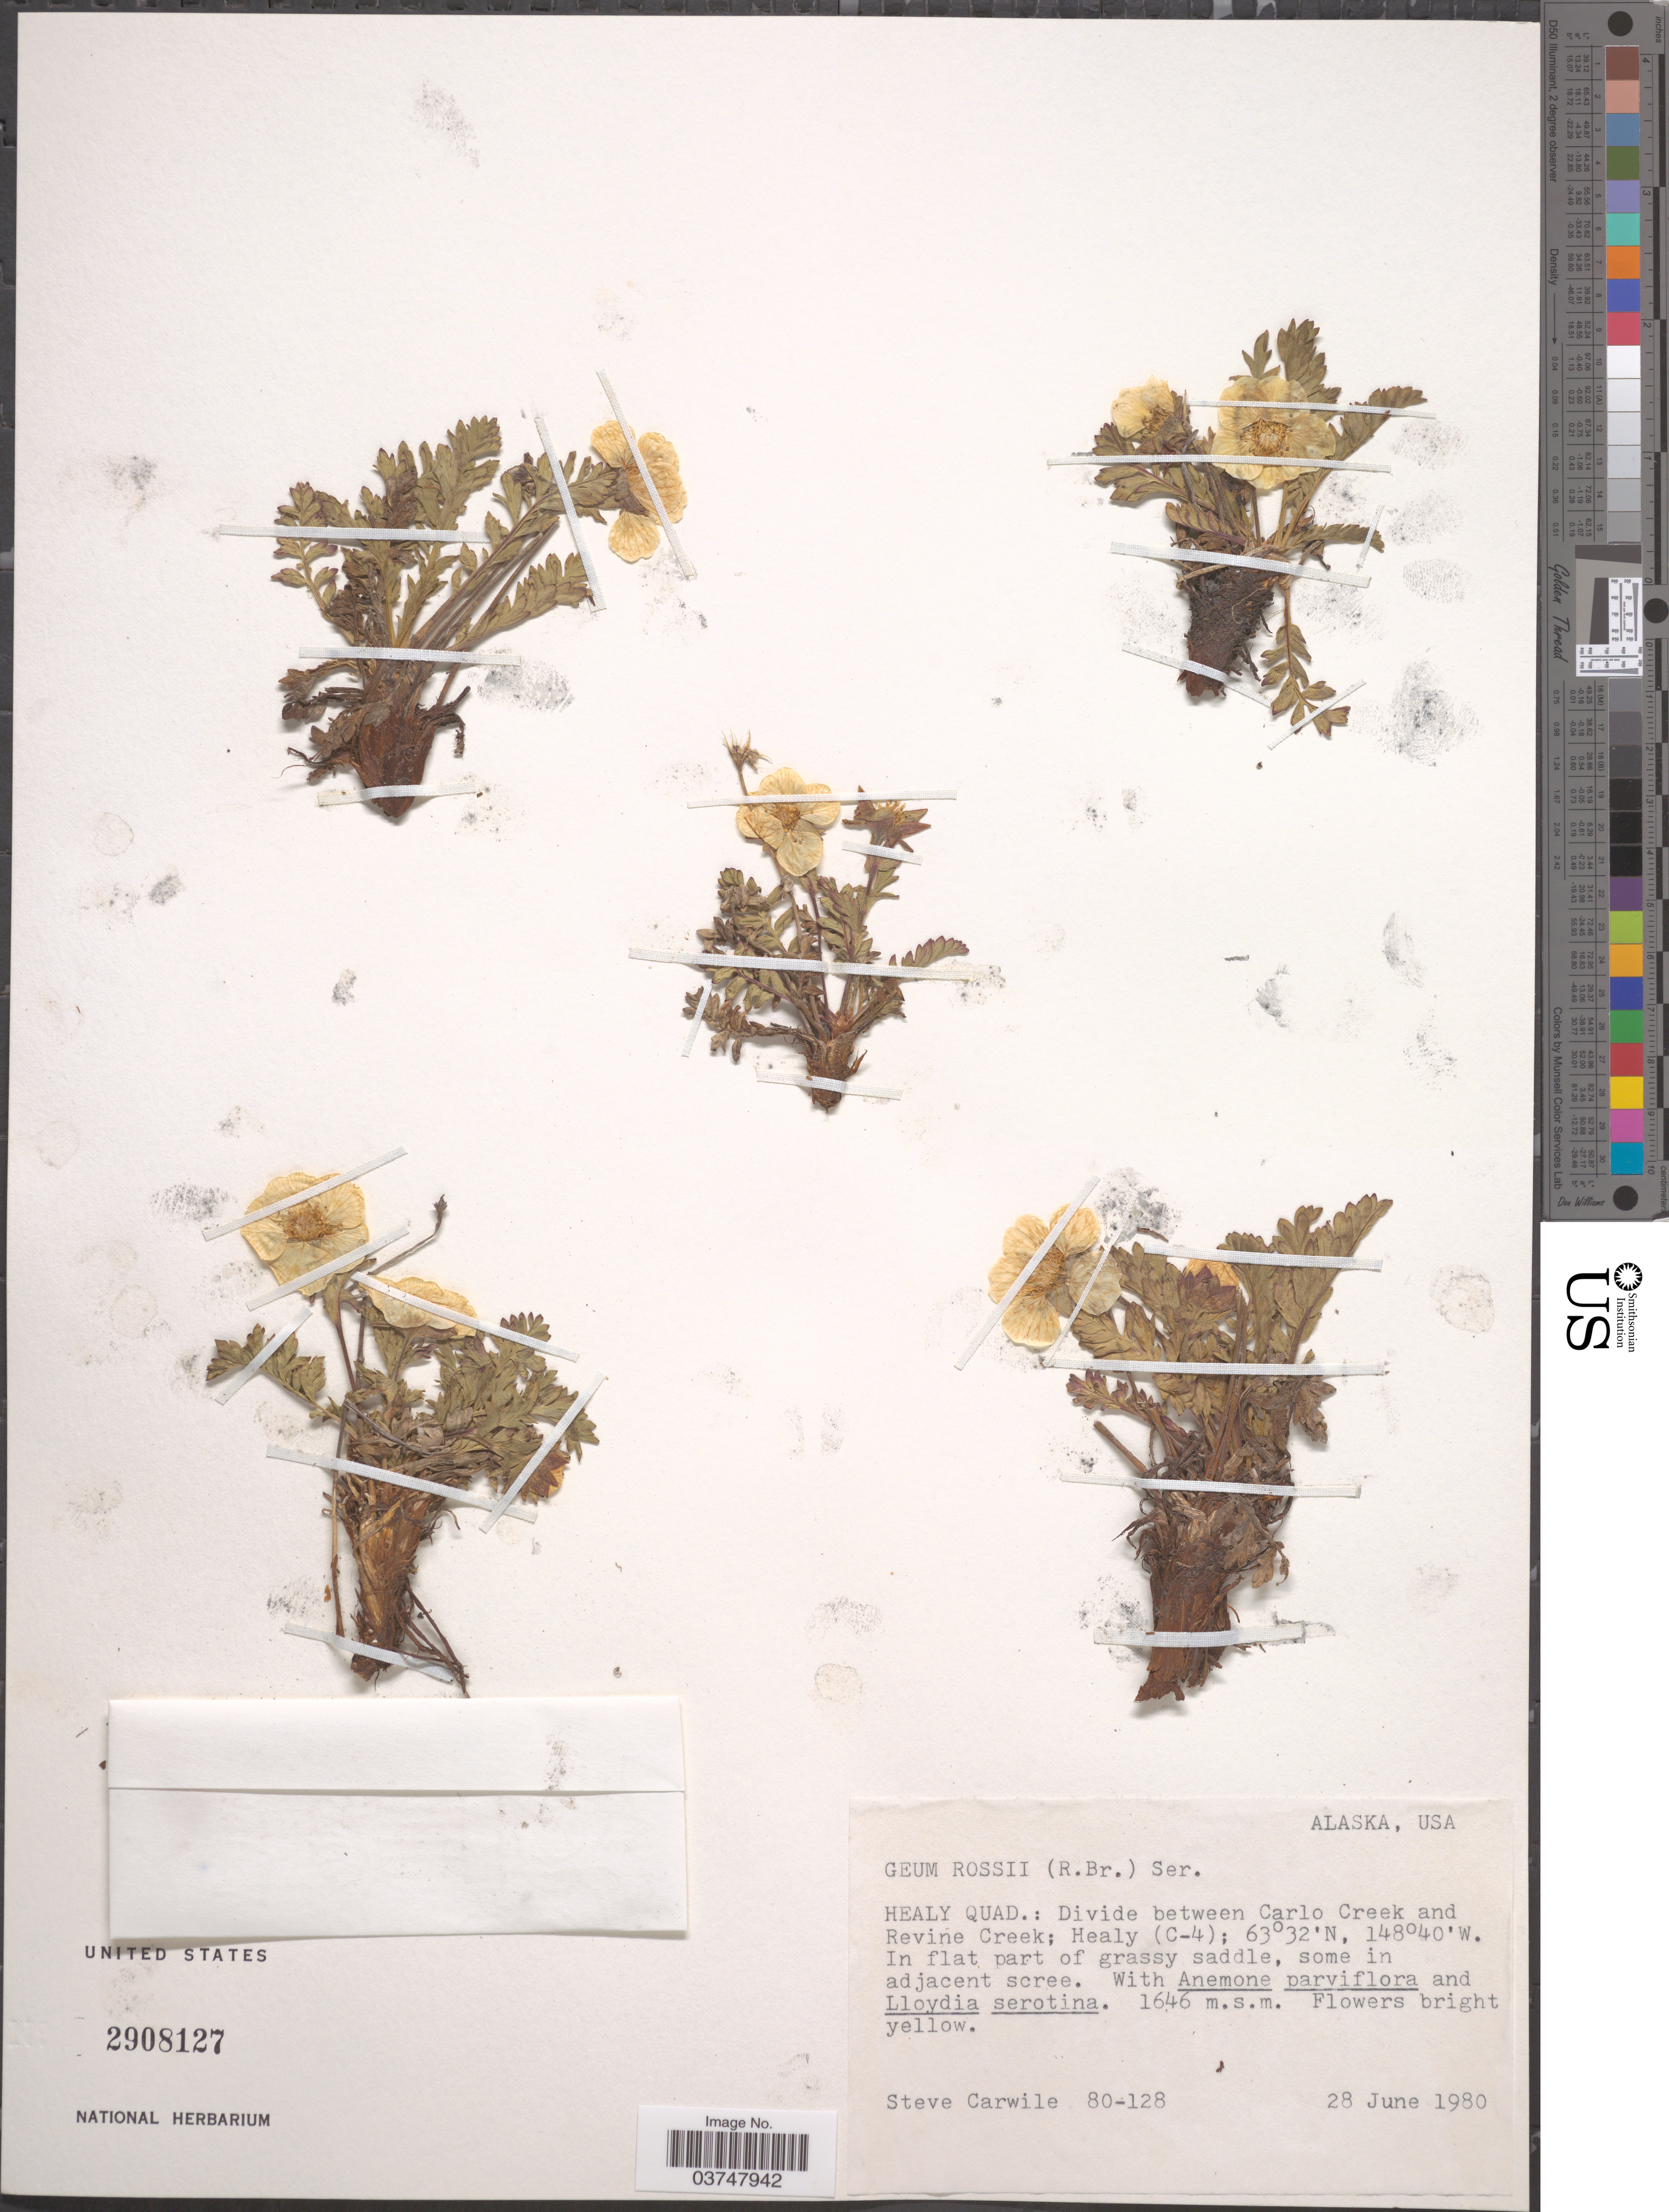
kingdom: Plantae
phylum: Tracheophyta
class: Magnoliopsida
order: Rosales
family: Rosaceae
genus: Geum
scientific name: Geum rossii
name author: (R. Br.) Ser.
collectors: S. Carwile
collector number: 80-128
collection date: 1980-06-28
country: United States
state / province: Alaska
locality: Healy Quad.: Divide between Carlo Creek and Revine Creek; Healy (C-4).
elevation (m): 1646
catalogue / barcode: US 2908127